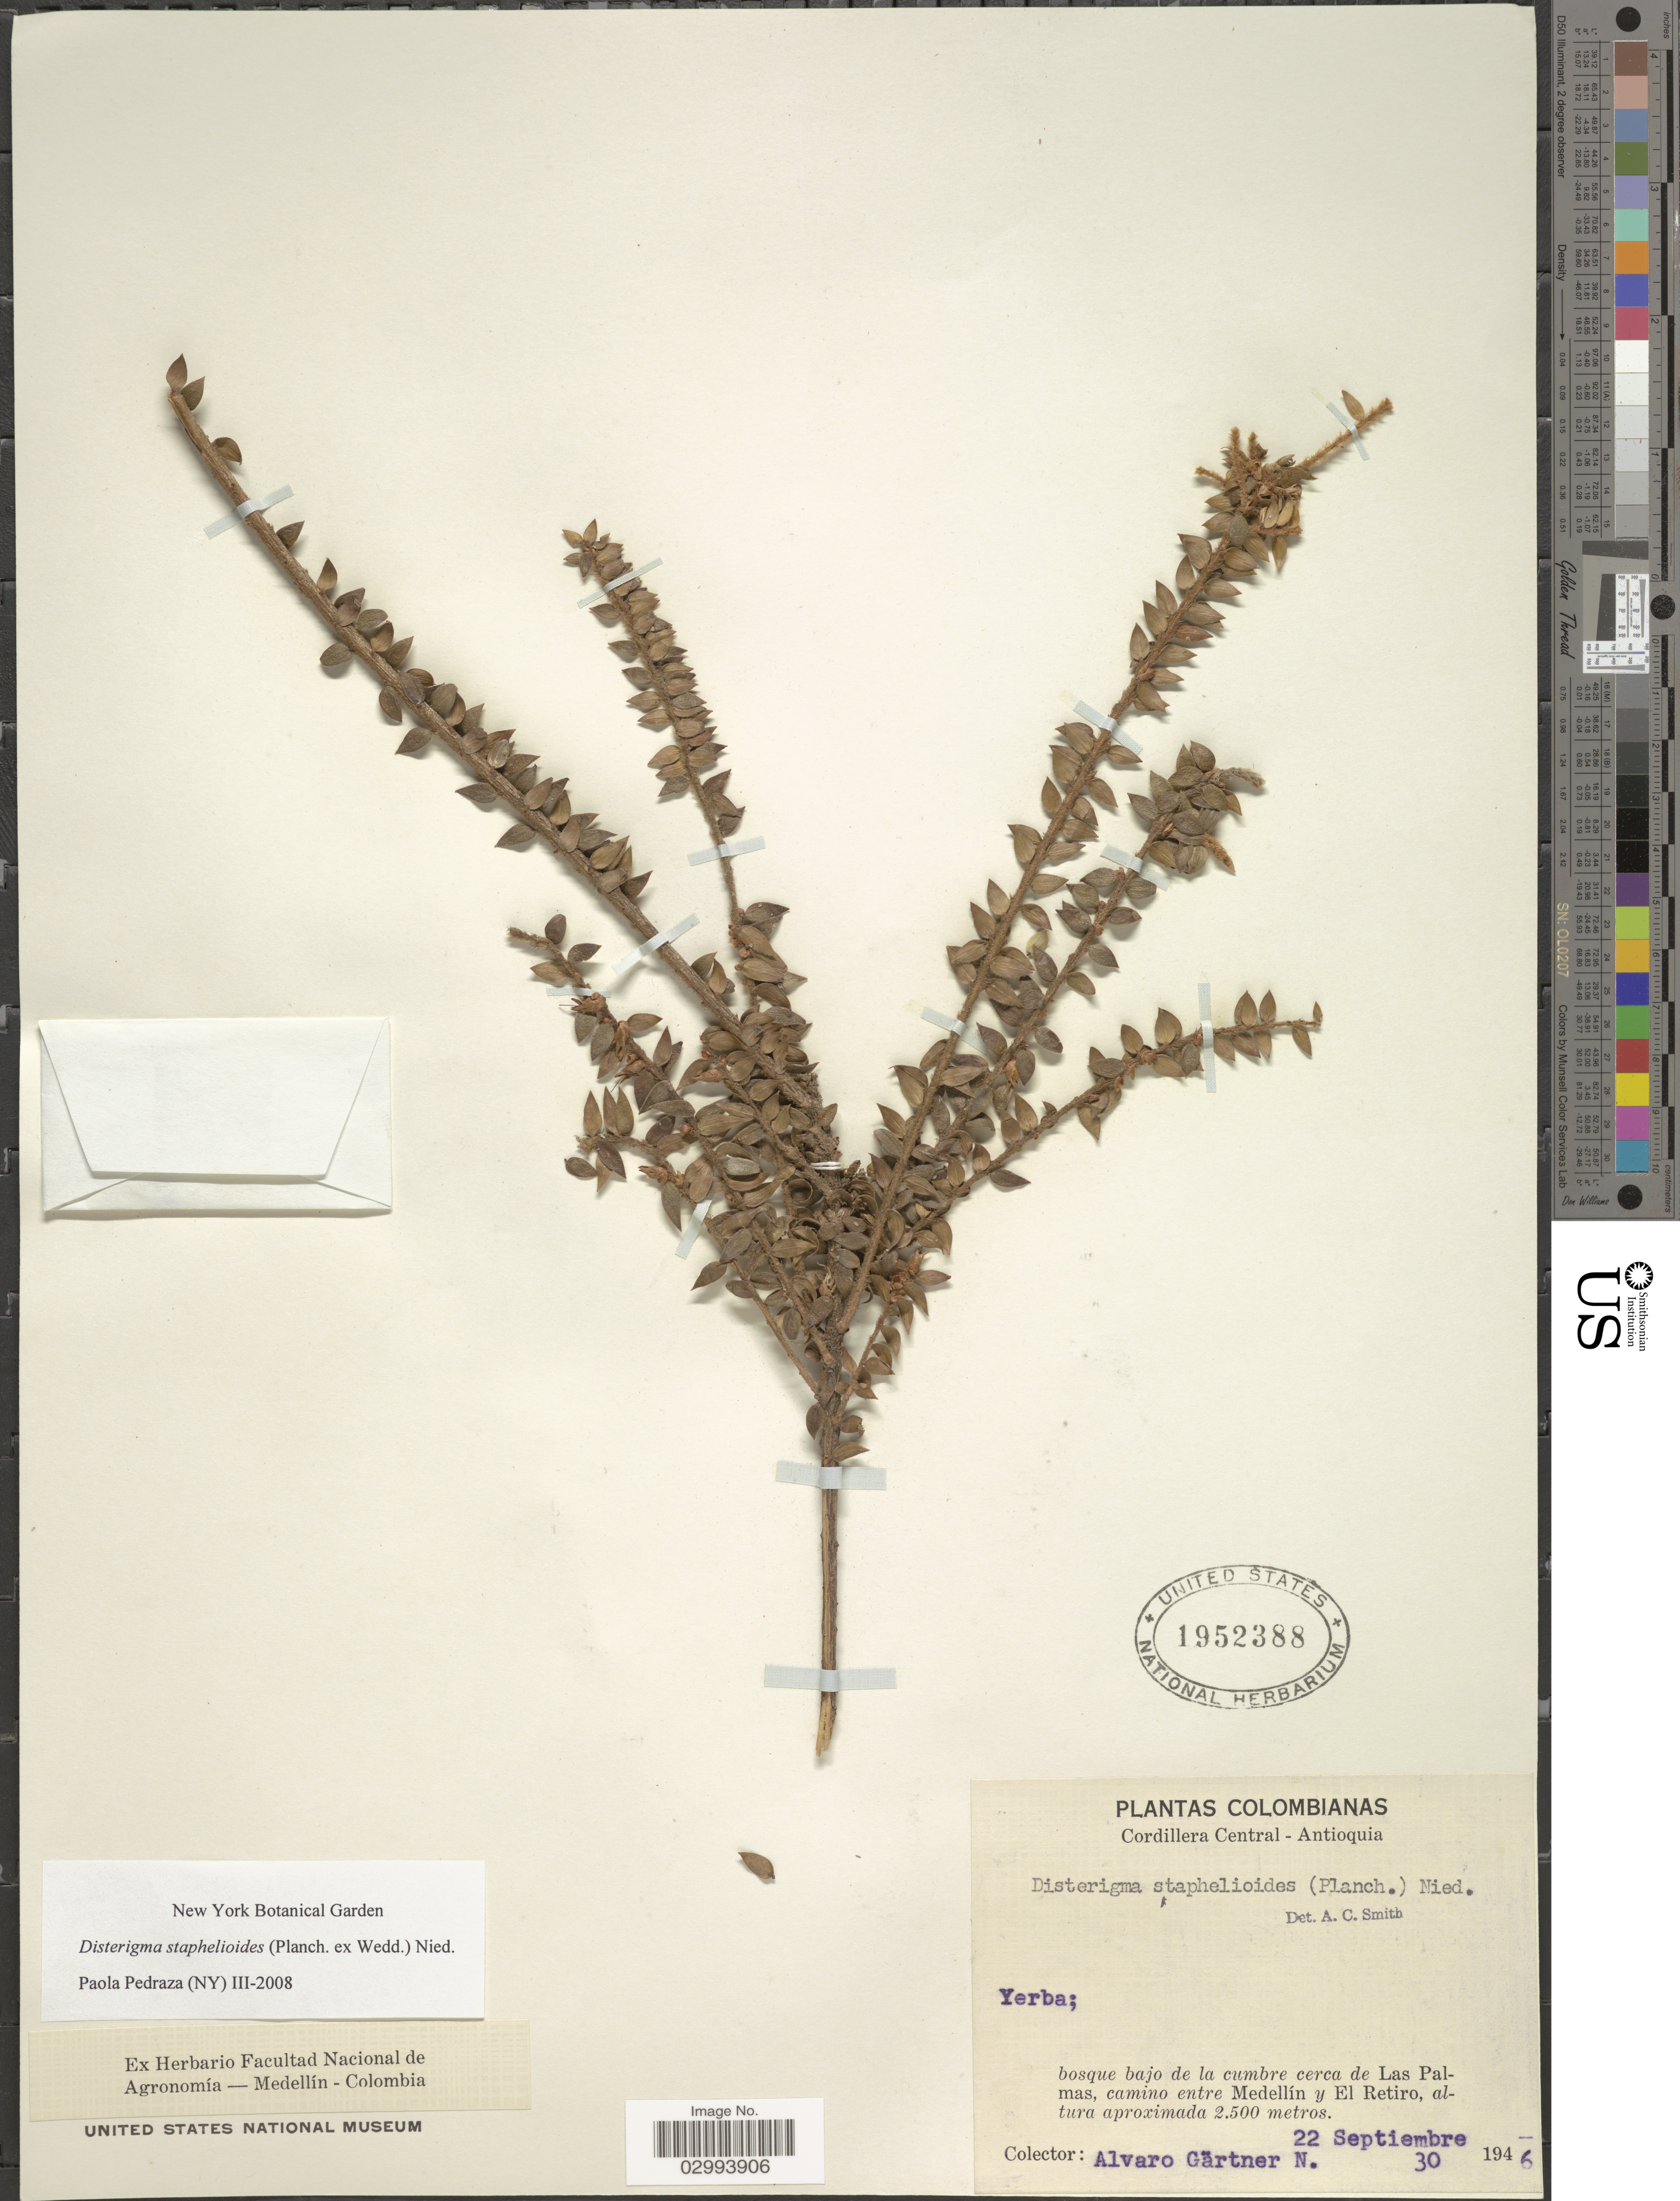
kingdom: Plantae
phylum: Tracheophyta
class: Magnoliopsida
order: Ericales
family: Ericaceae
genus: Disterigma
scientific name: Disterigma staphelioides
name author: (Planch. ex Wedd.) Nied.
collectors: A. Gartner N.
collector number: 30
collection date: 1946-09-22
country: Colombia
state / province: Antioquia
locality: Cordillera Central - Antioquia. Bosque bajo de la cumbre cerca de Las Palmas, camino entre Medellín y El Retiro.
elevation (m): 2500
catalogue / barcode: US 1952388